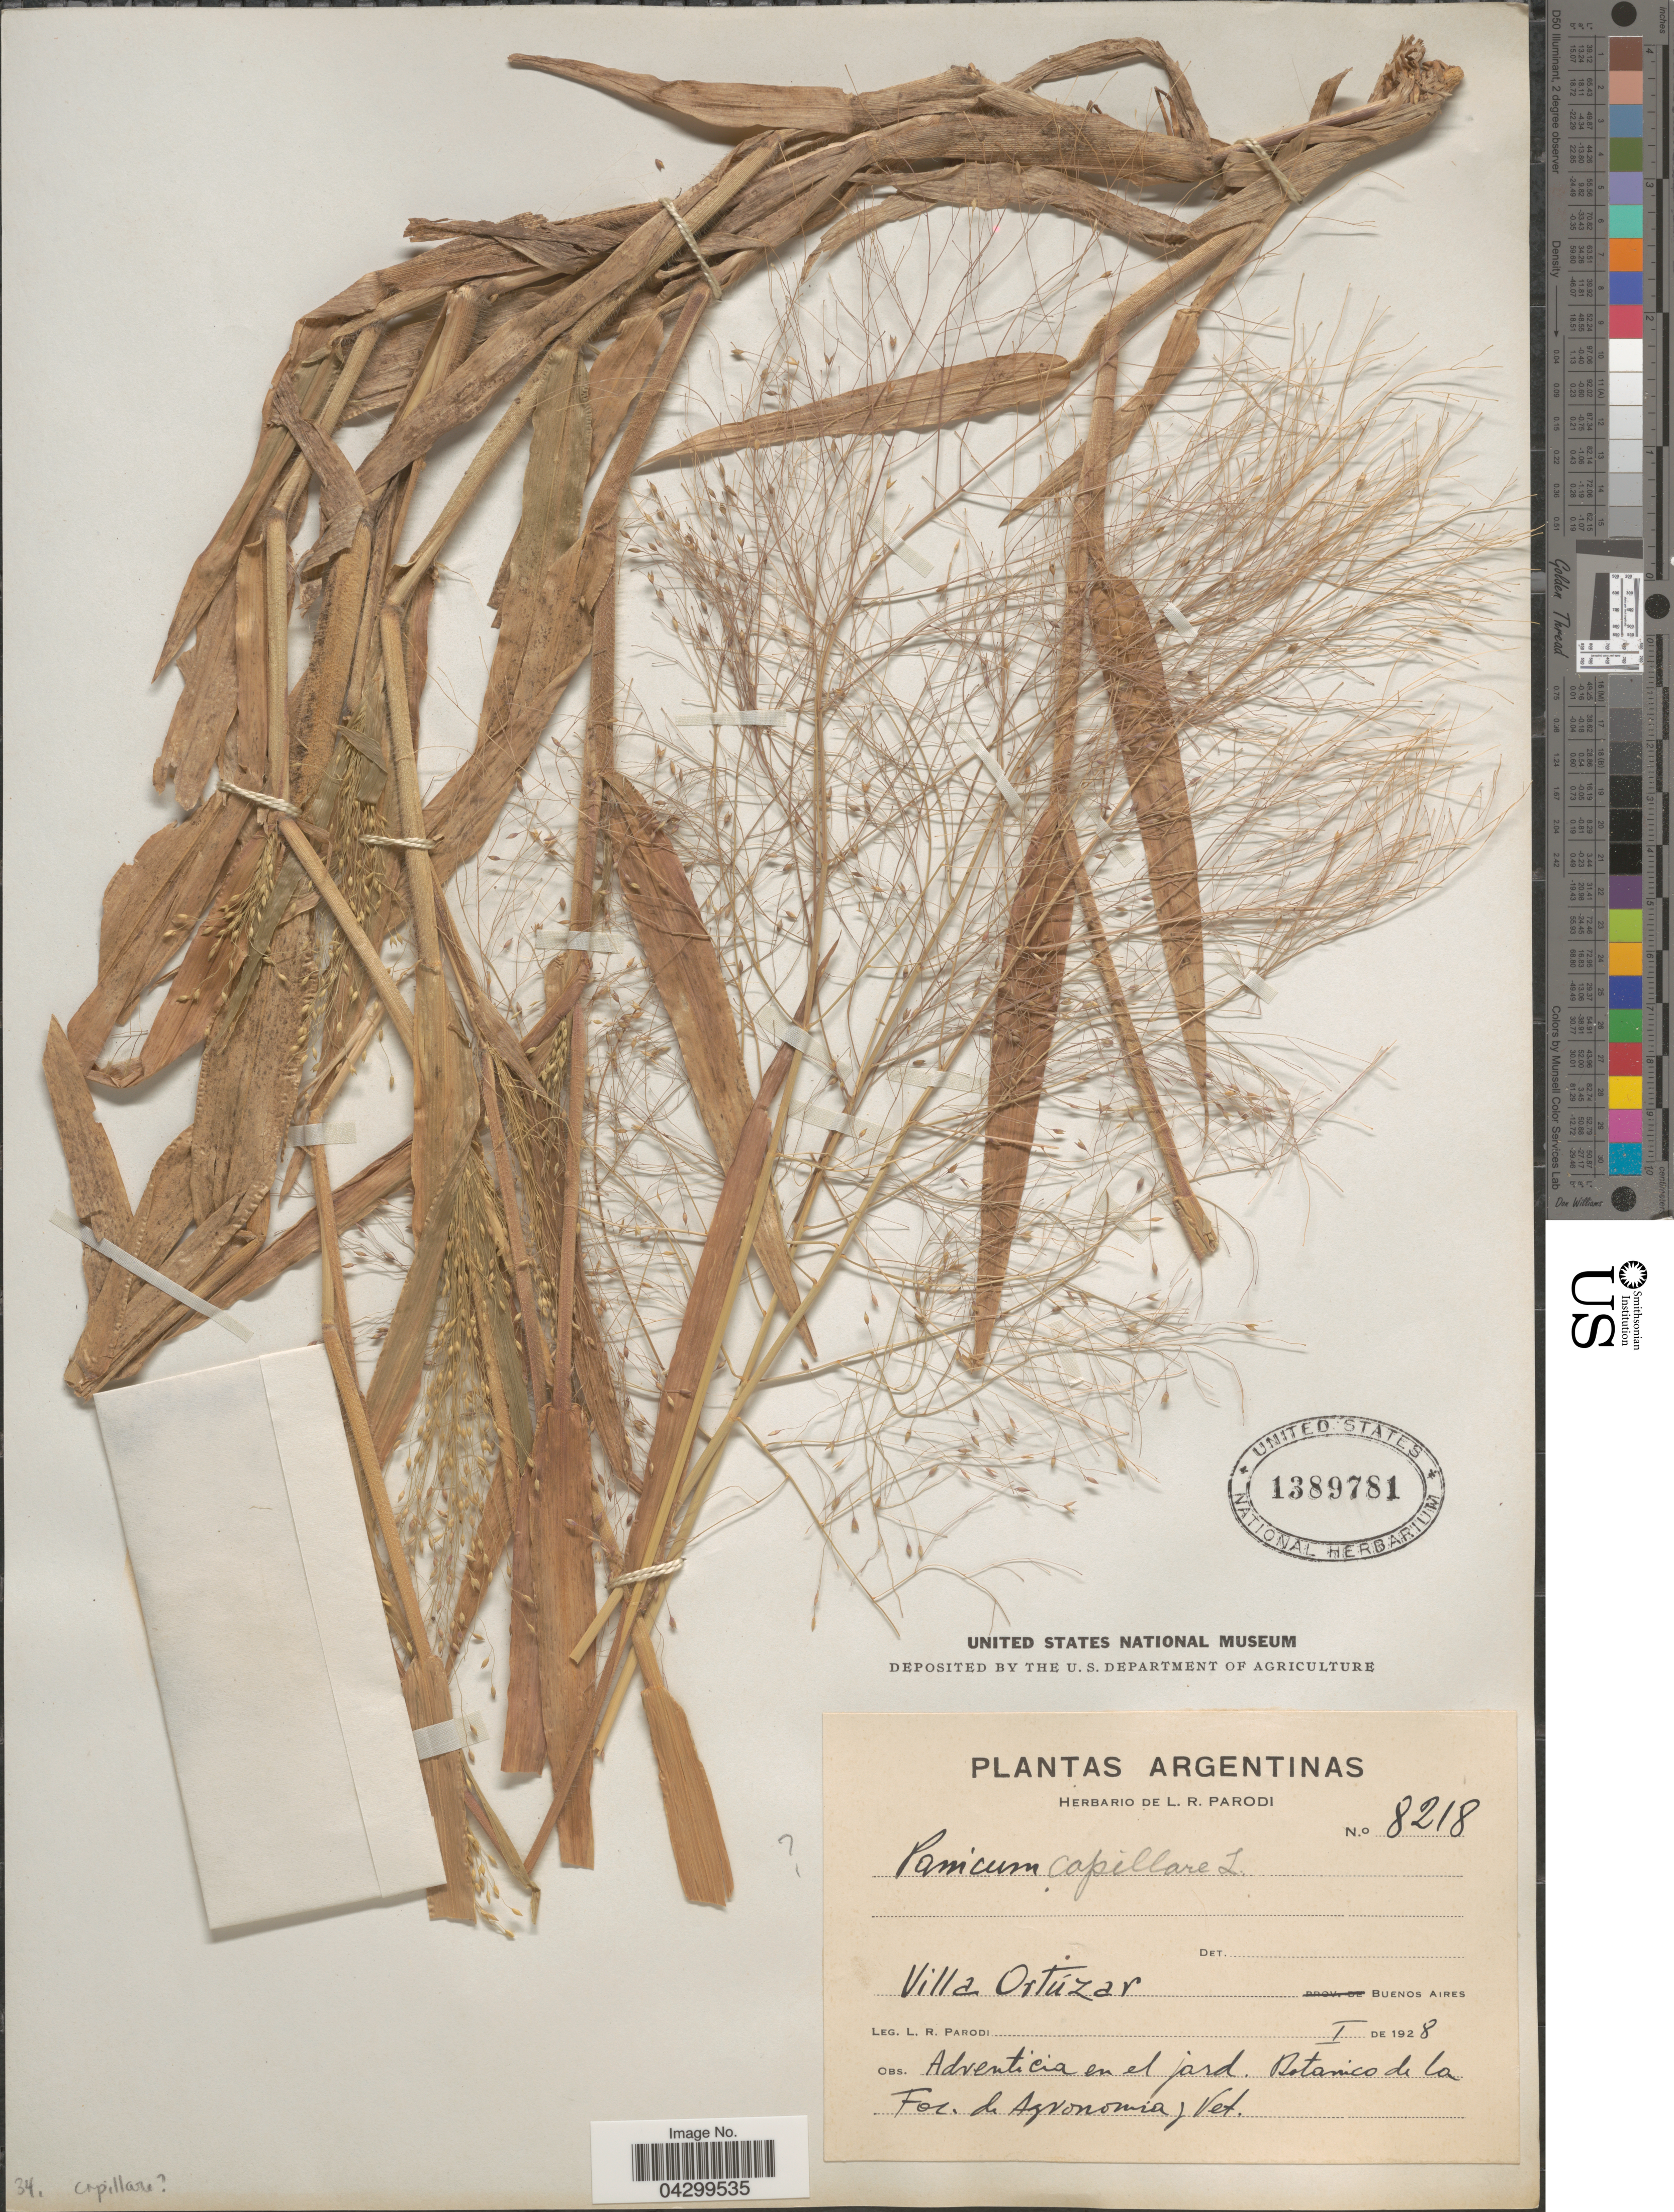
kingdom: Plantae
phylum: Tracheophyta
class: Liliopsida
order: Poales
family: Poaceae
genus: Panicum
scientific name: Panicum capillare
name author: L.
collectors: L. R. Parodi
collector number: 8218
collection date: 1928-01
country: Argentina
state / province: Buenos Aires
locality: Villa Ortúzar. Adventicia en el jard. Botanico de la Fac. de Agronomia.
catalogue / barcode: US 1389781